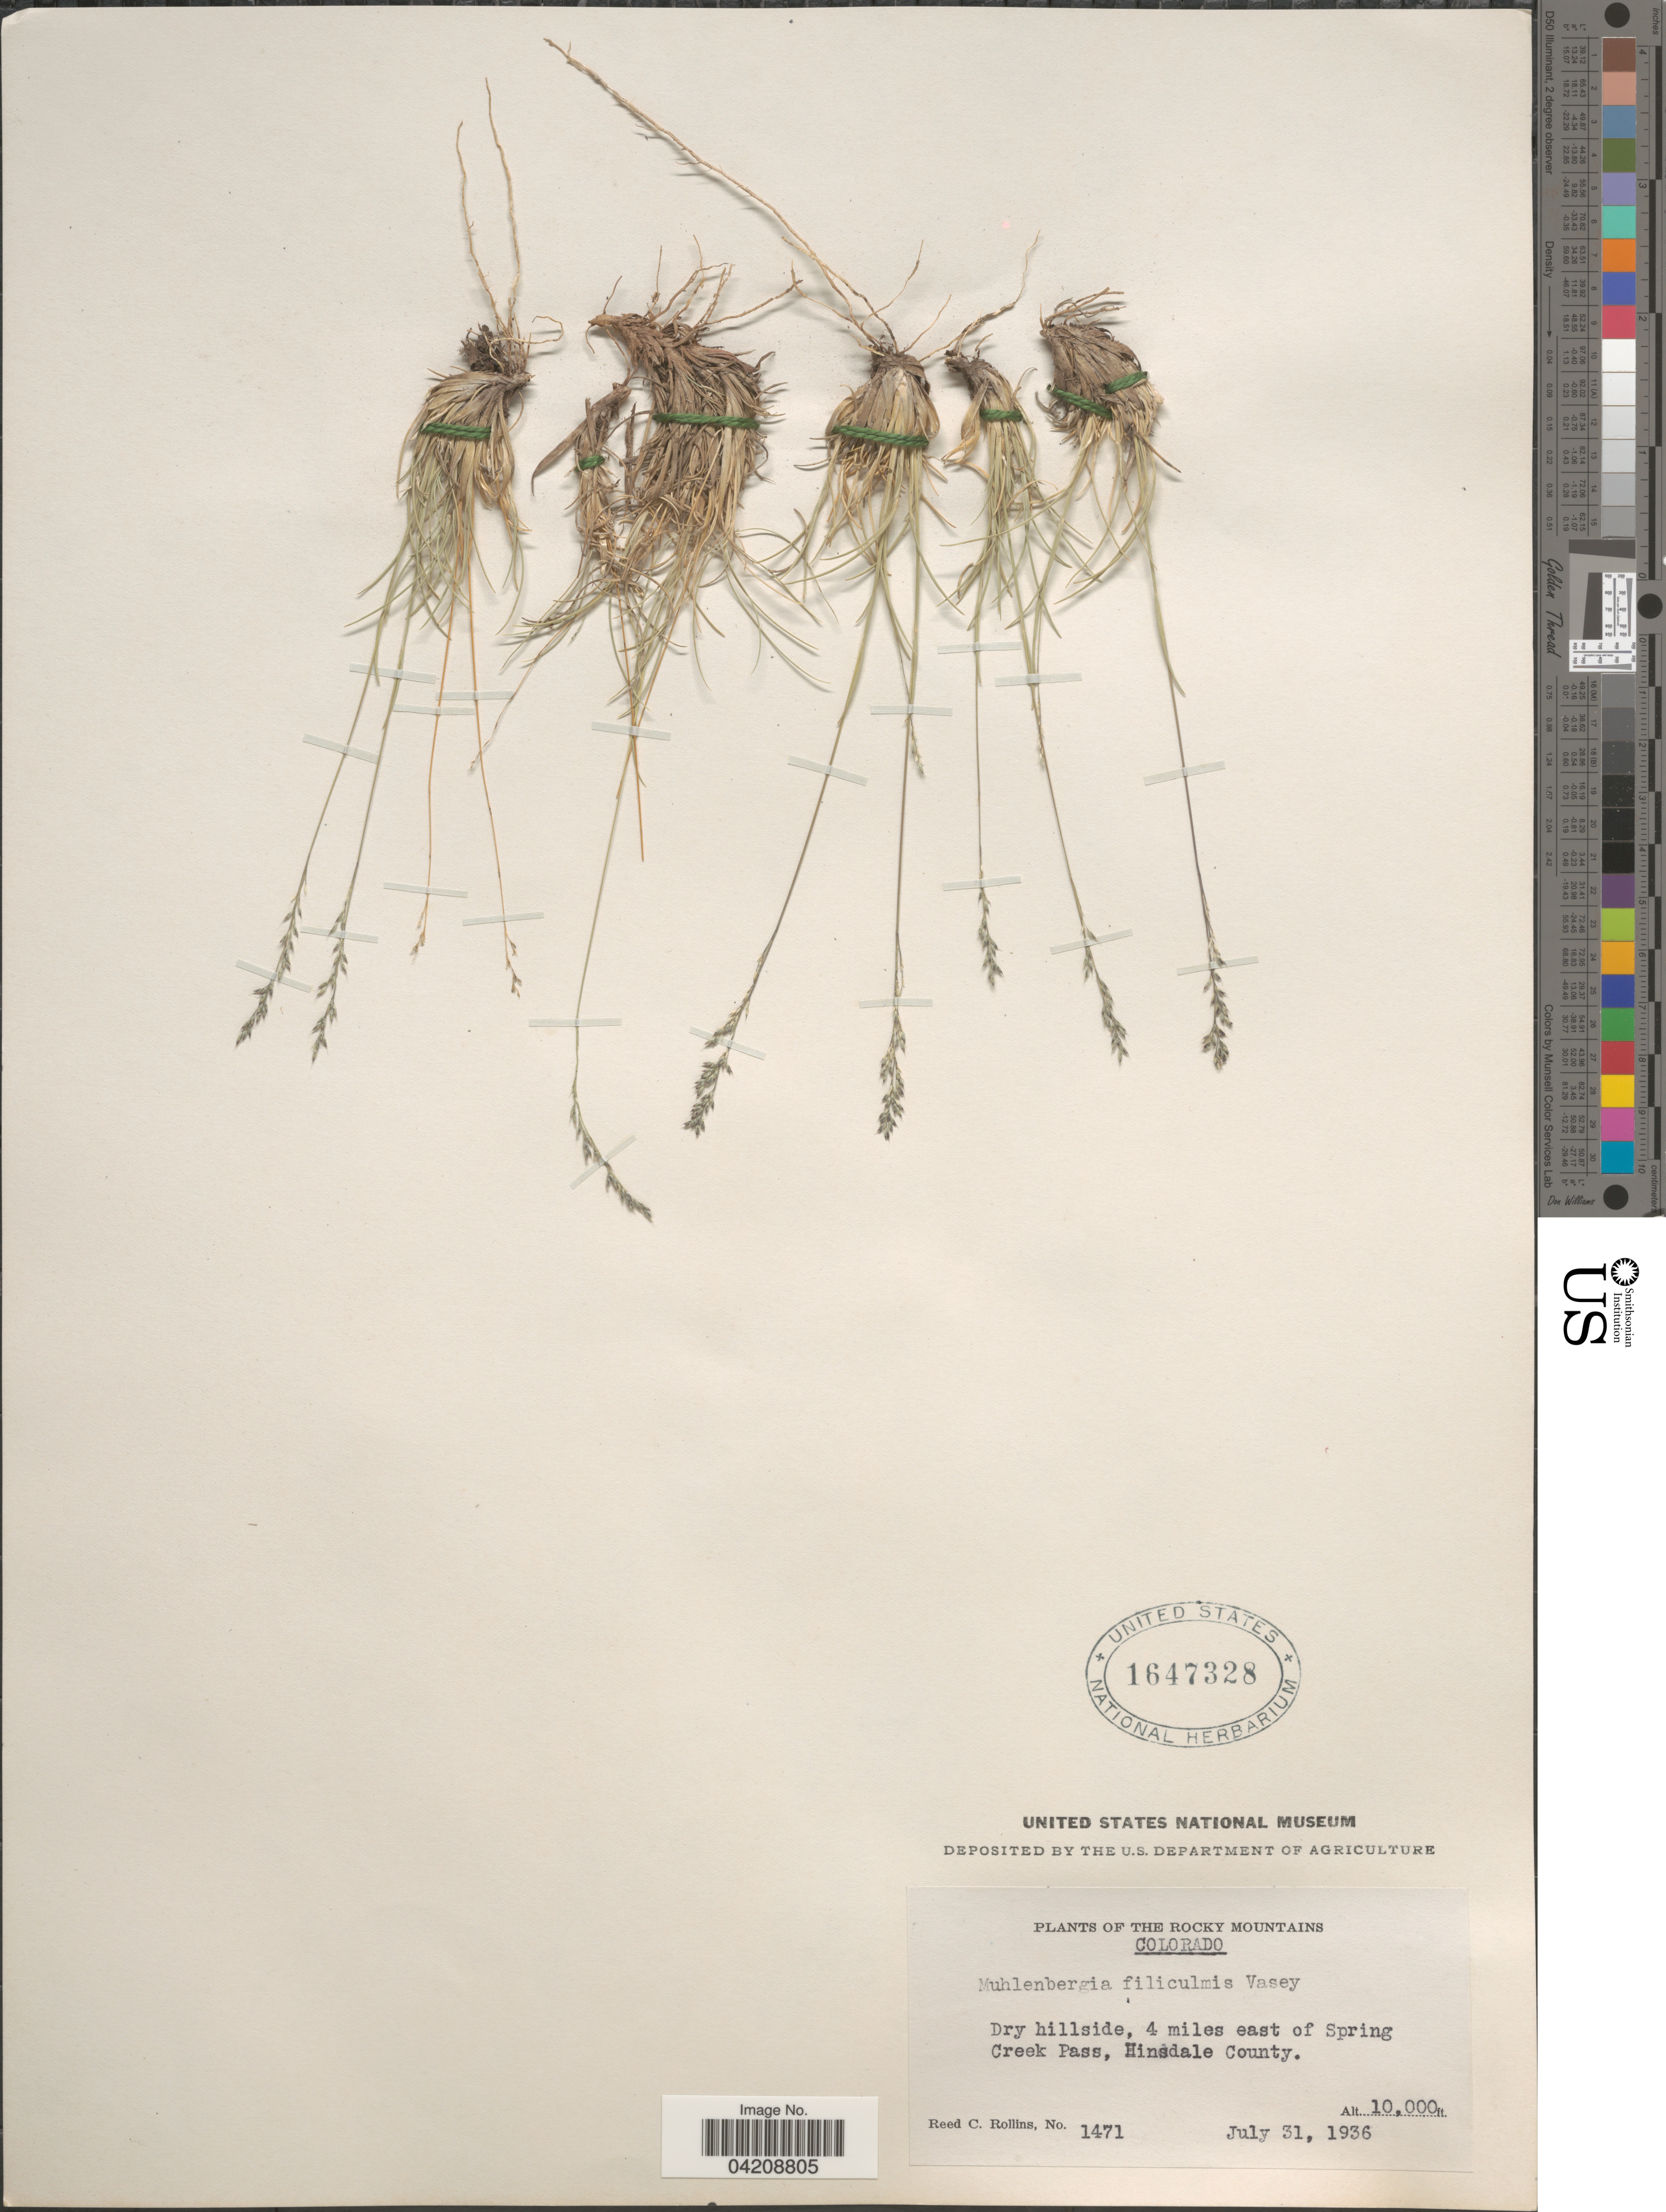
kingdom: Plantae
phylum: Tracheophyta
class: Liliopsida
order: Poales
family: Poaceae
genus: Muhlenbergia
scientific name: Muhlenbergia filiculmis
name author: Vasey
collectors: R. C. Rollins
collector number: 1471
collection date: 1936-07-31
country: United States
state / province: Colorado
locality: The Rocky Mountains. Dry hillside, 4 miles east of Spring Creek Pass, Hinsdale County.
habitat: dry hillside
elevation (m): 3048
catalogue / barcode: US 1647328